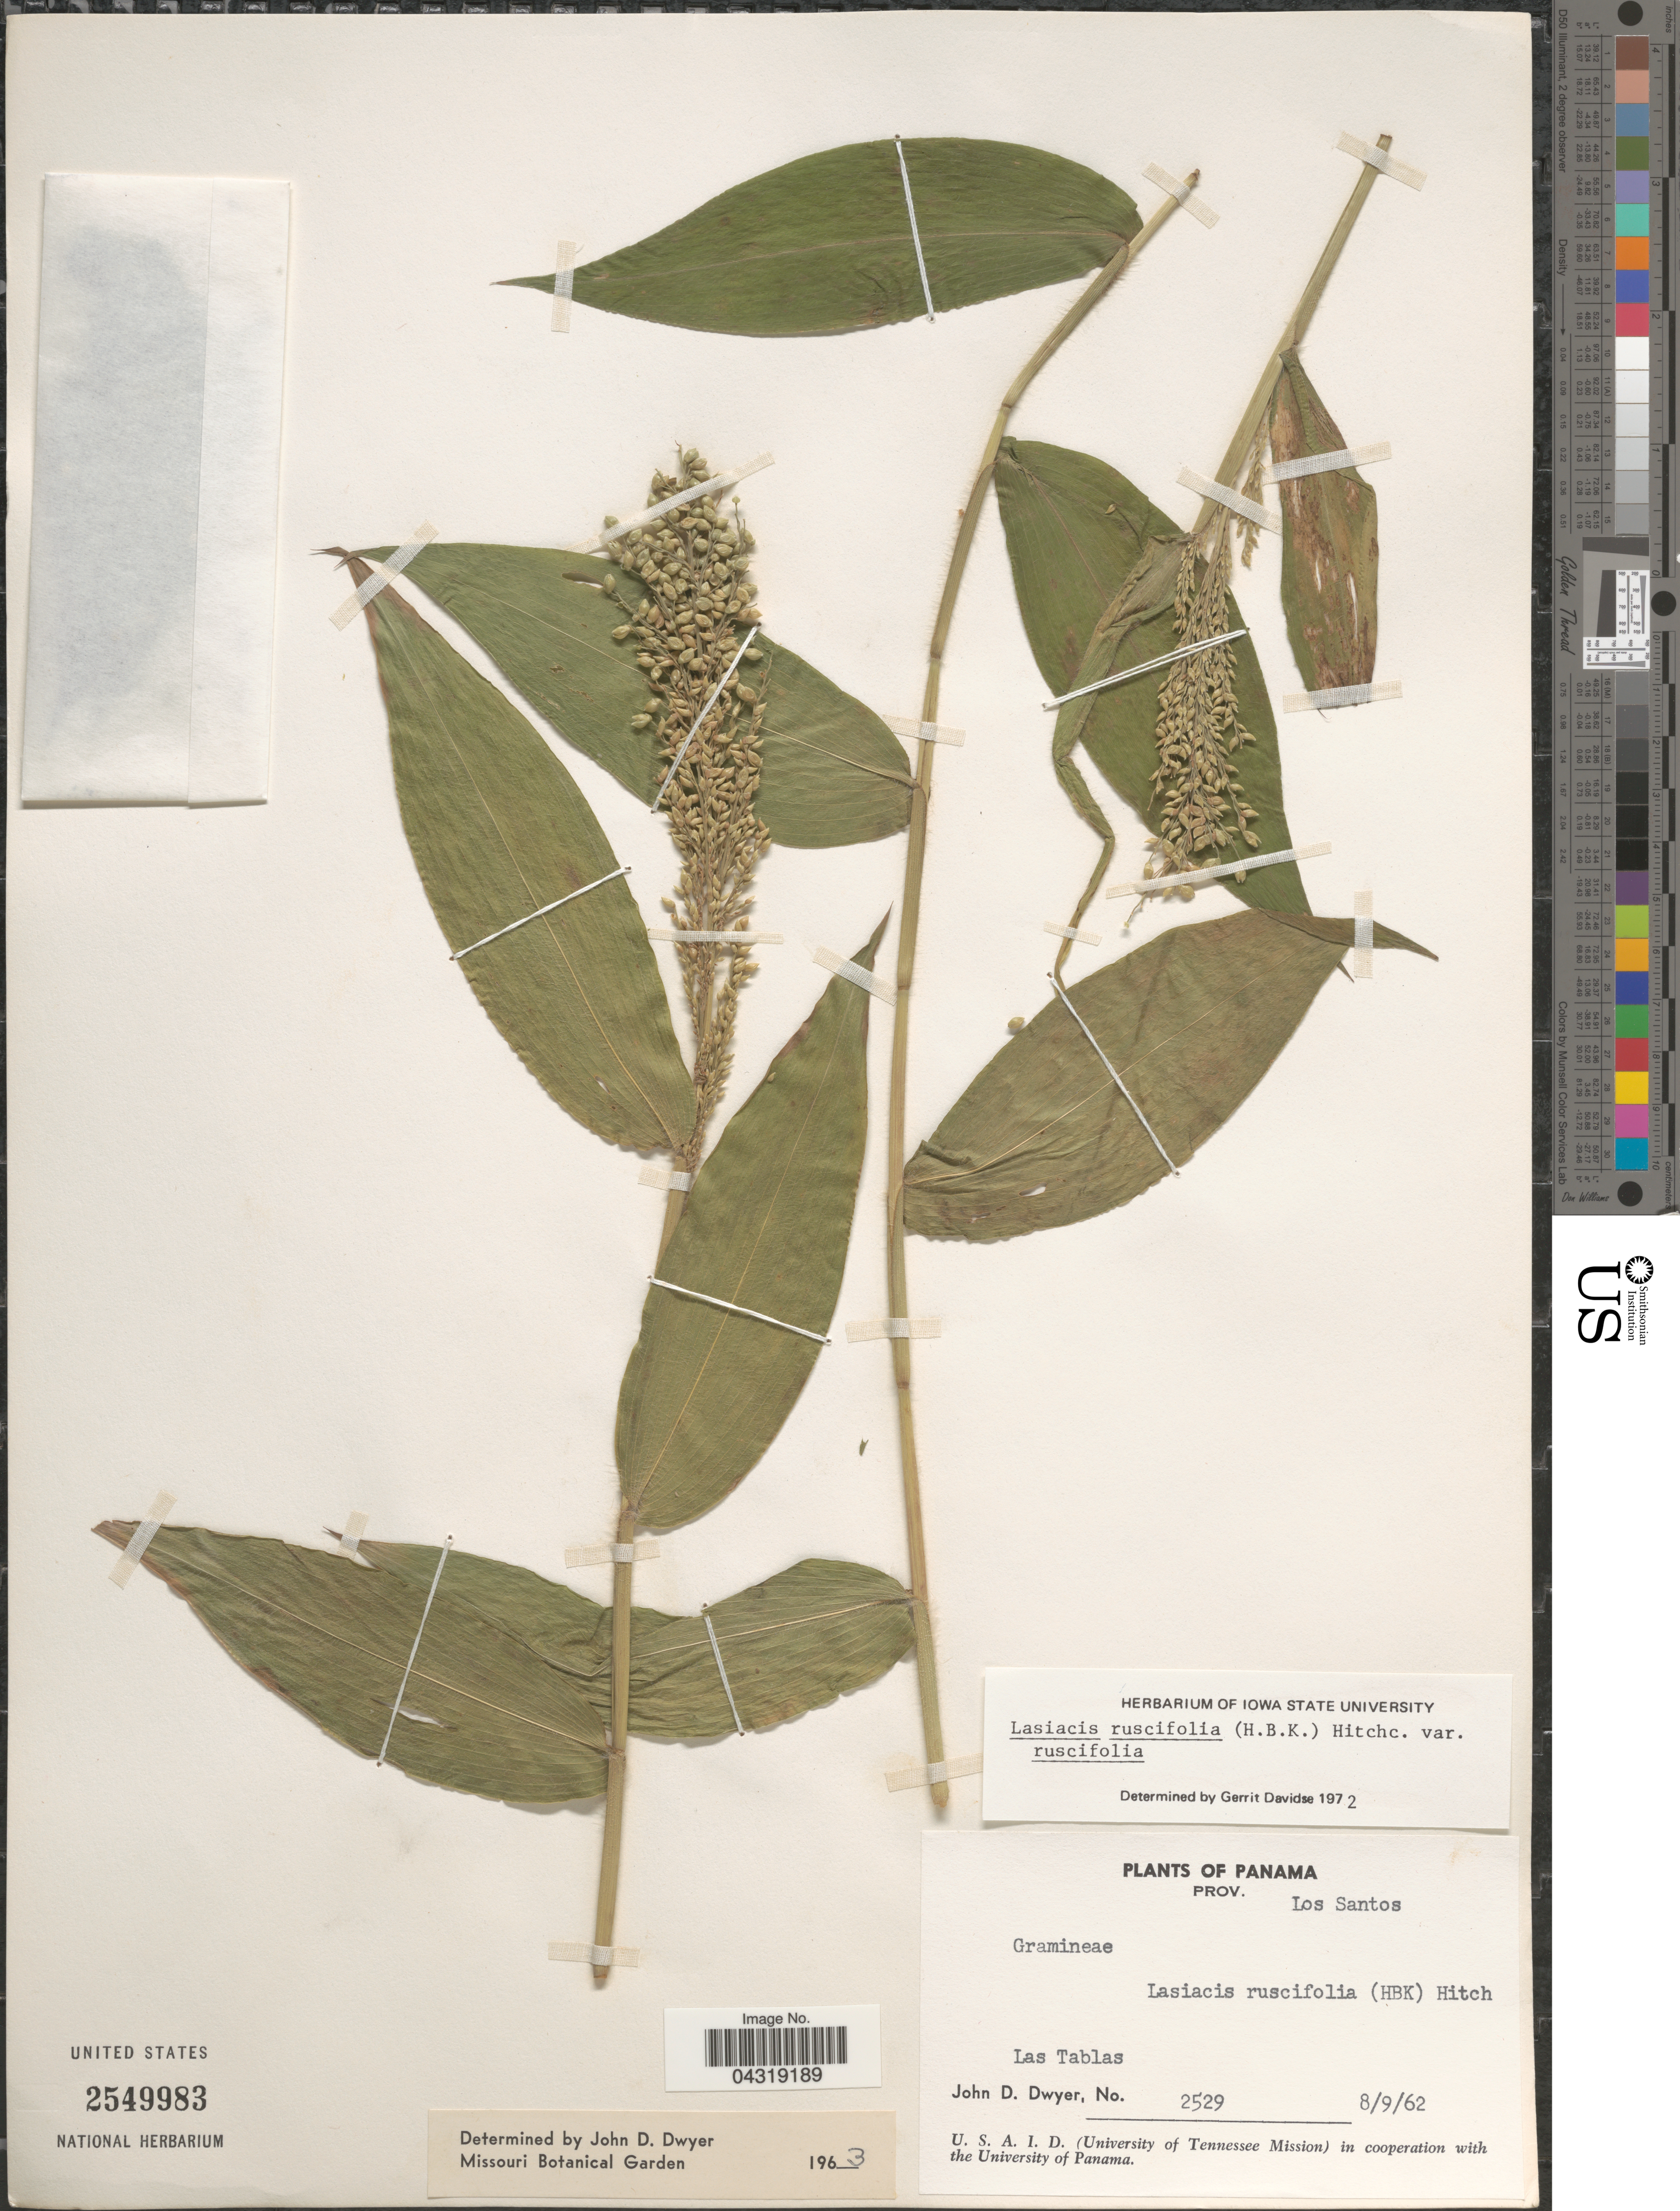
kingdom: Plantae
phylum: Tracheophyta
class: Liliopsida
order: Poales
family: Poaceae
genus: Lasiacis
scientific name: Lasiacis ruscifolia var. velutina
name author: (Swallen) Davidse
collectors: J. D. Dwyer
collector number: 2529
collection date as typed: Transcribed d/m/y: 8/9/62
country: Panama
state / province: Los Santos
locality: Las Tablas.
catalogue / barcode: US 2549983